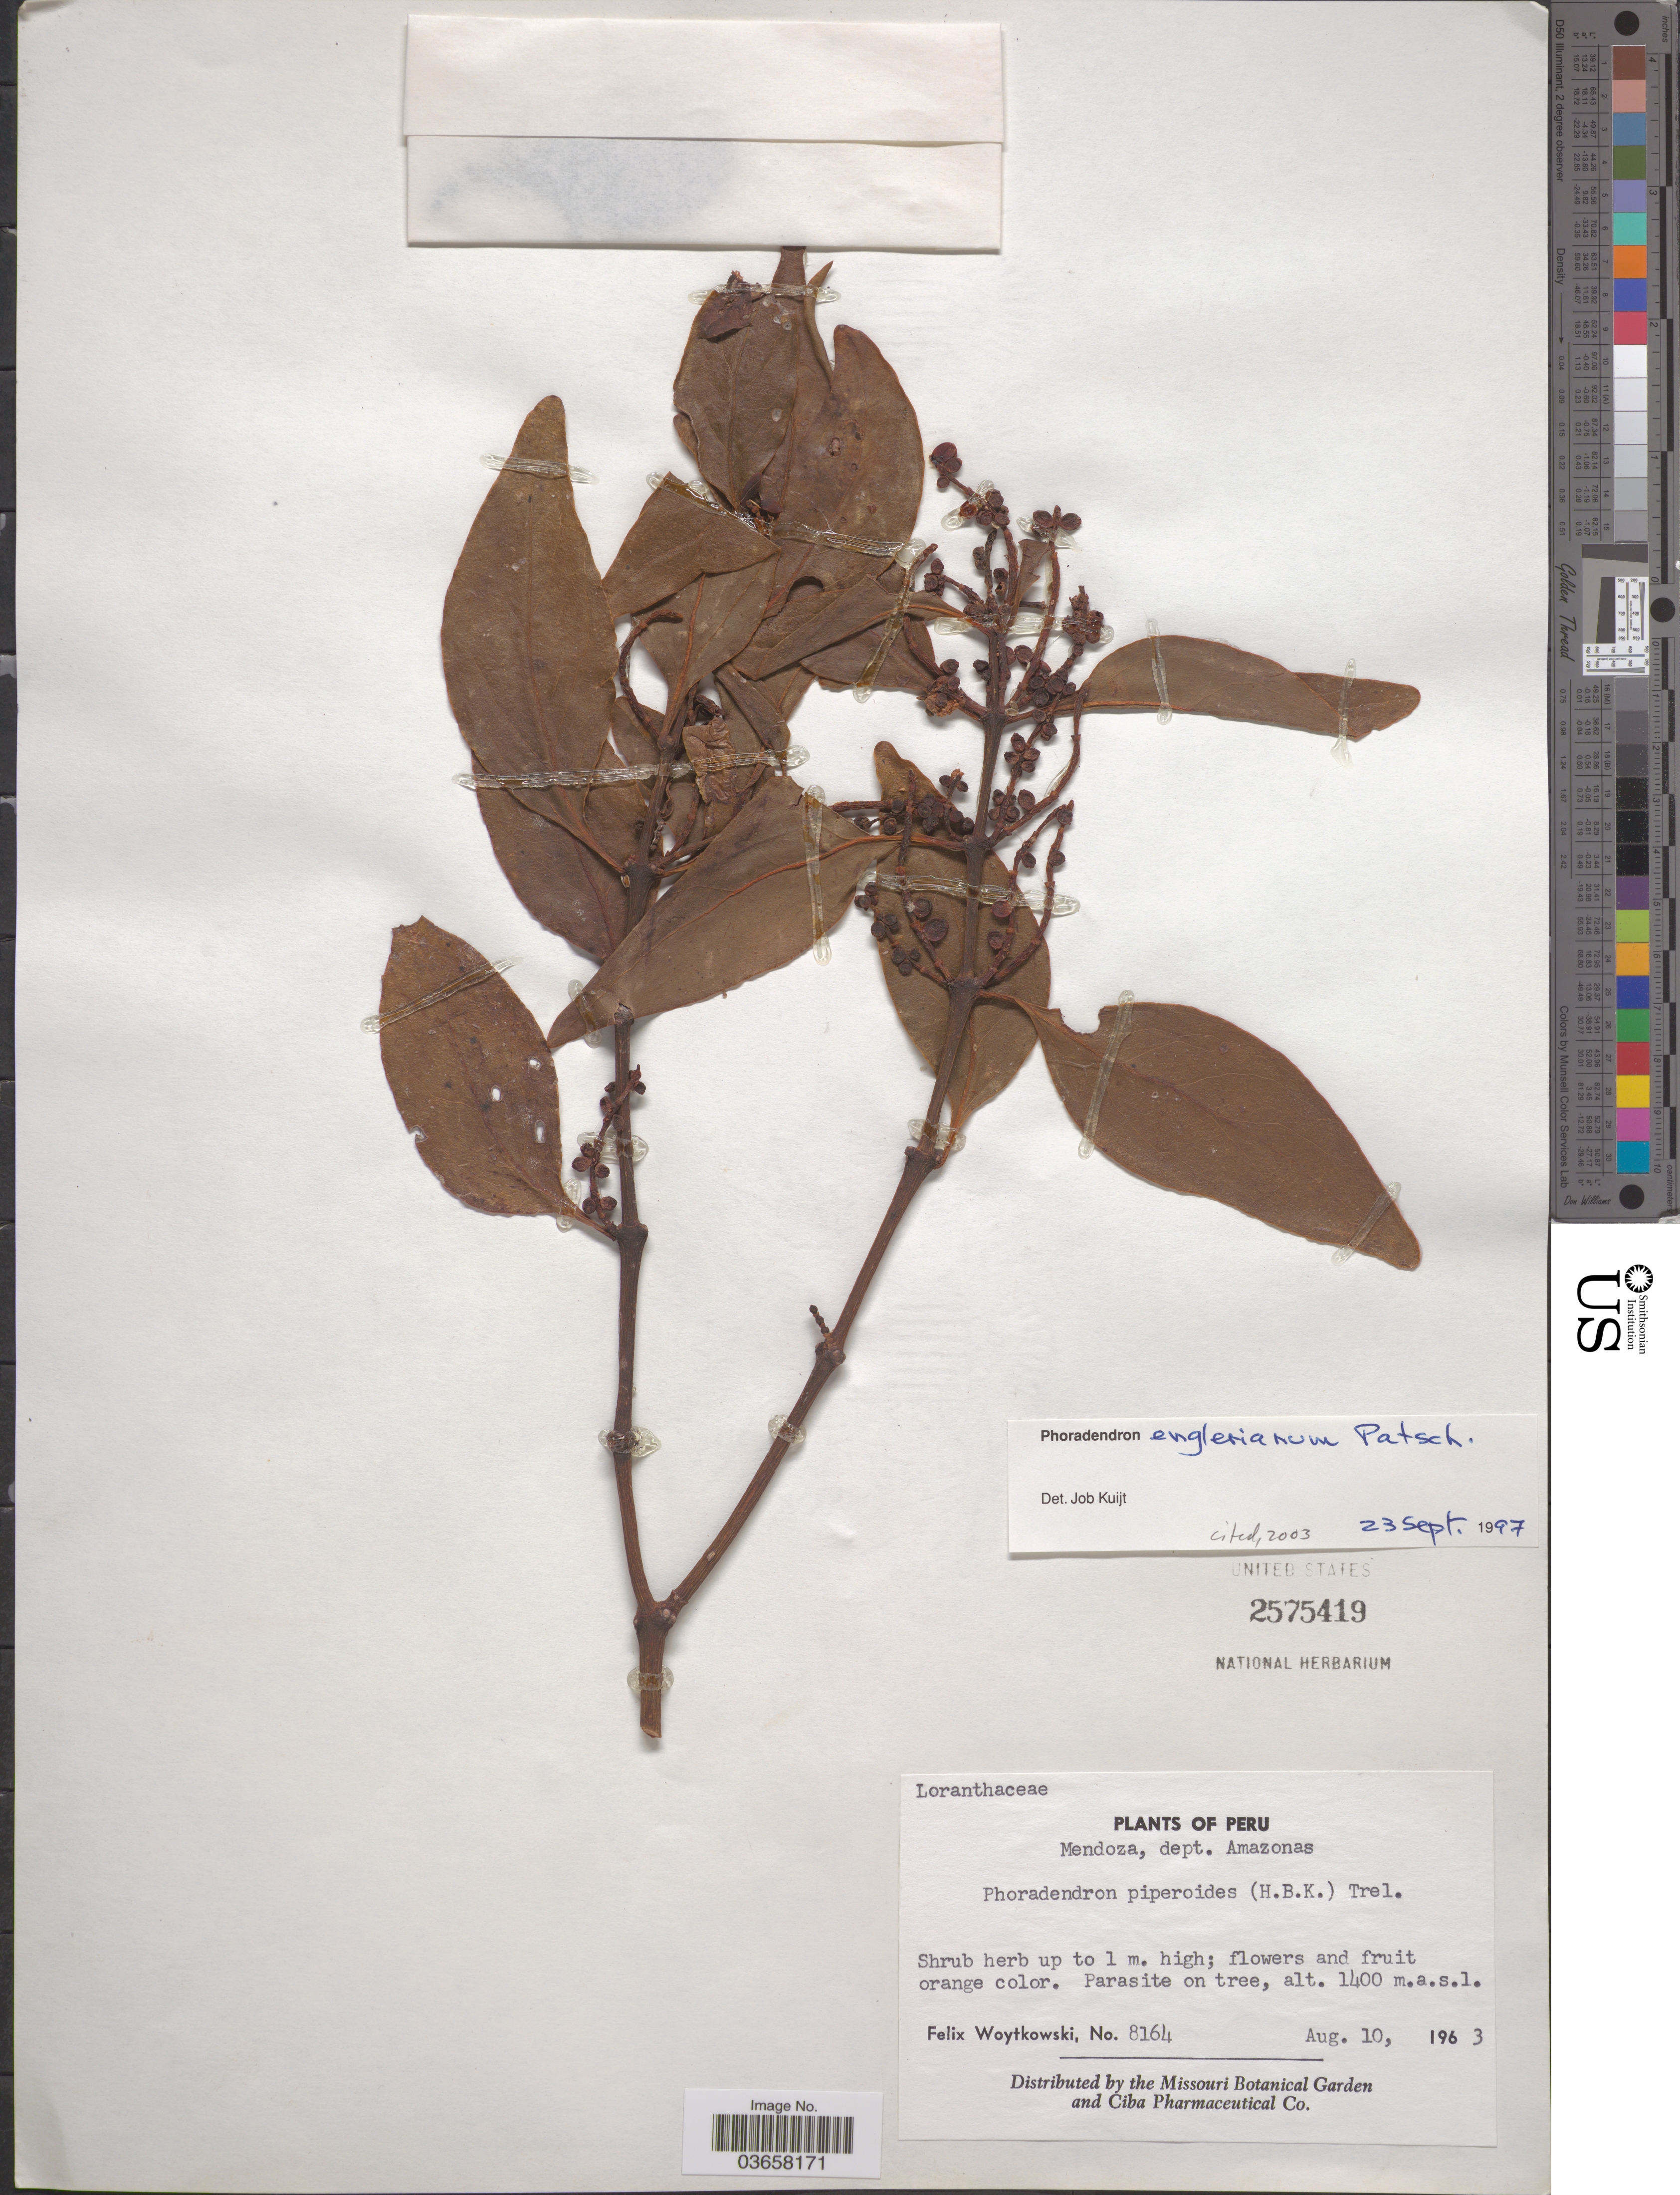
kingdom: Plantae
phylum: Tracheophyta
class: Magnoliopsida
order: Santalales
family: Viscaceae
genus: Phoradendron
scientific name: Phoradendron englerianum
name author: Pacz.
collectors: F. Woytkowski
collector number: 8164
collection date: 1963-08-10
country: Peru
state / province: Amazonas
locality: Mendoza, dept. Amazonas.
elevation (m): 1400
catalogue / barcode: US 2575419